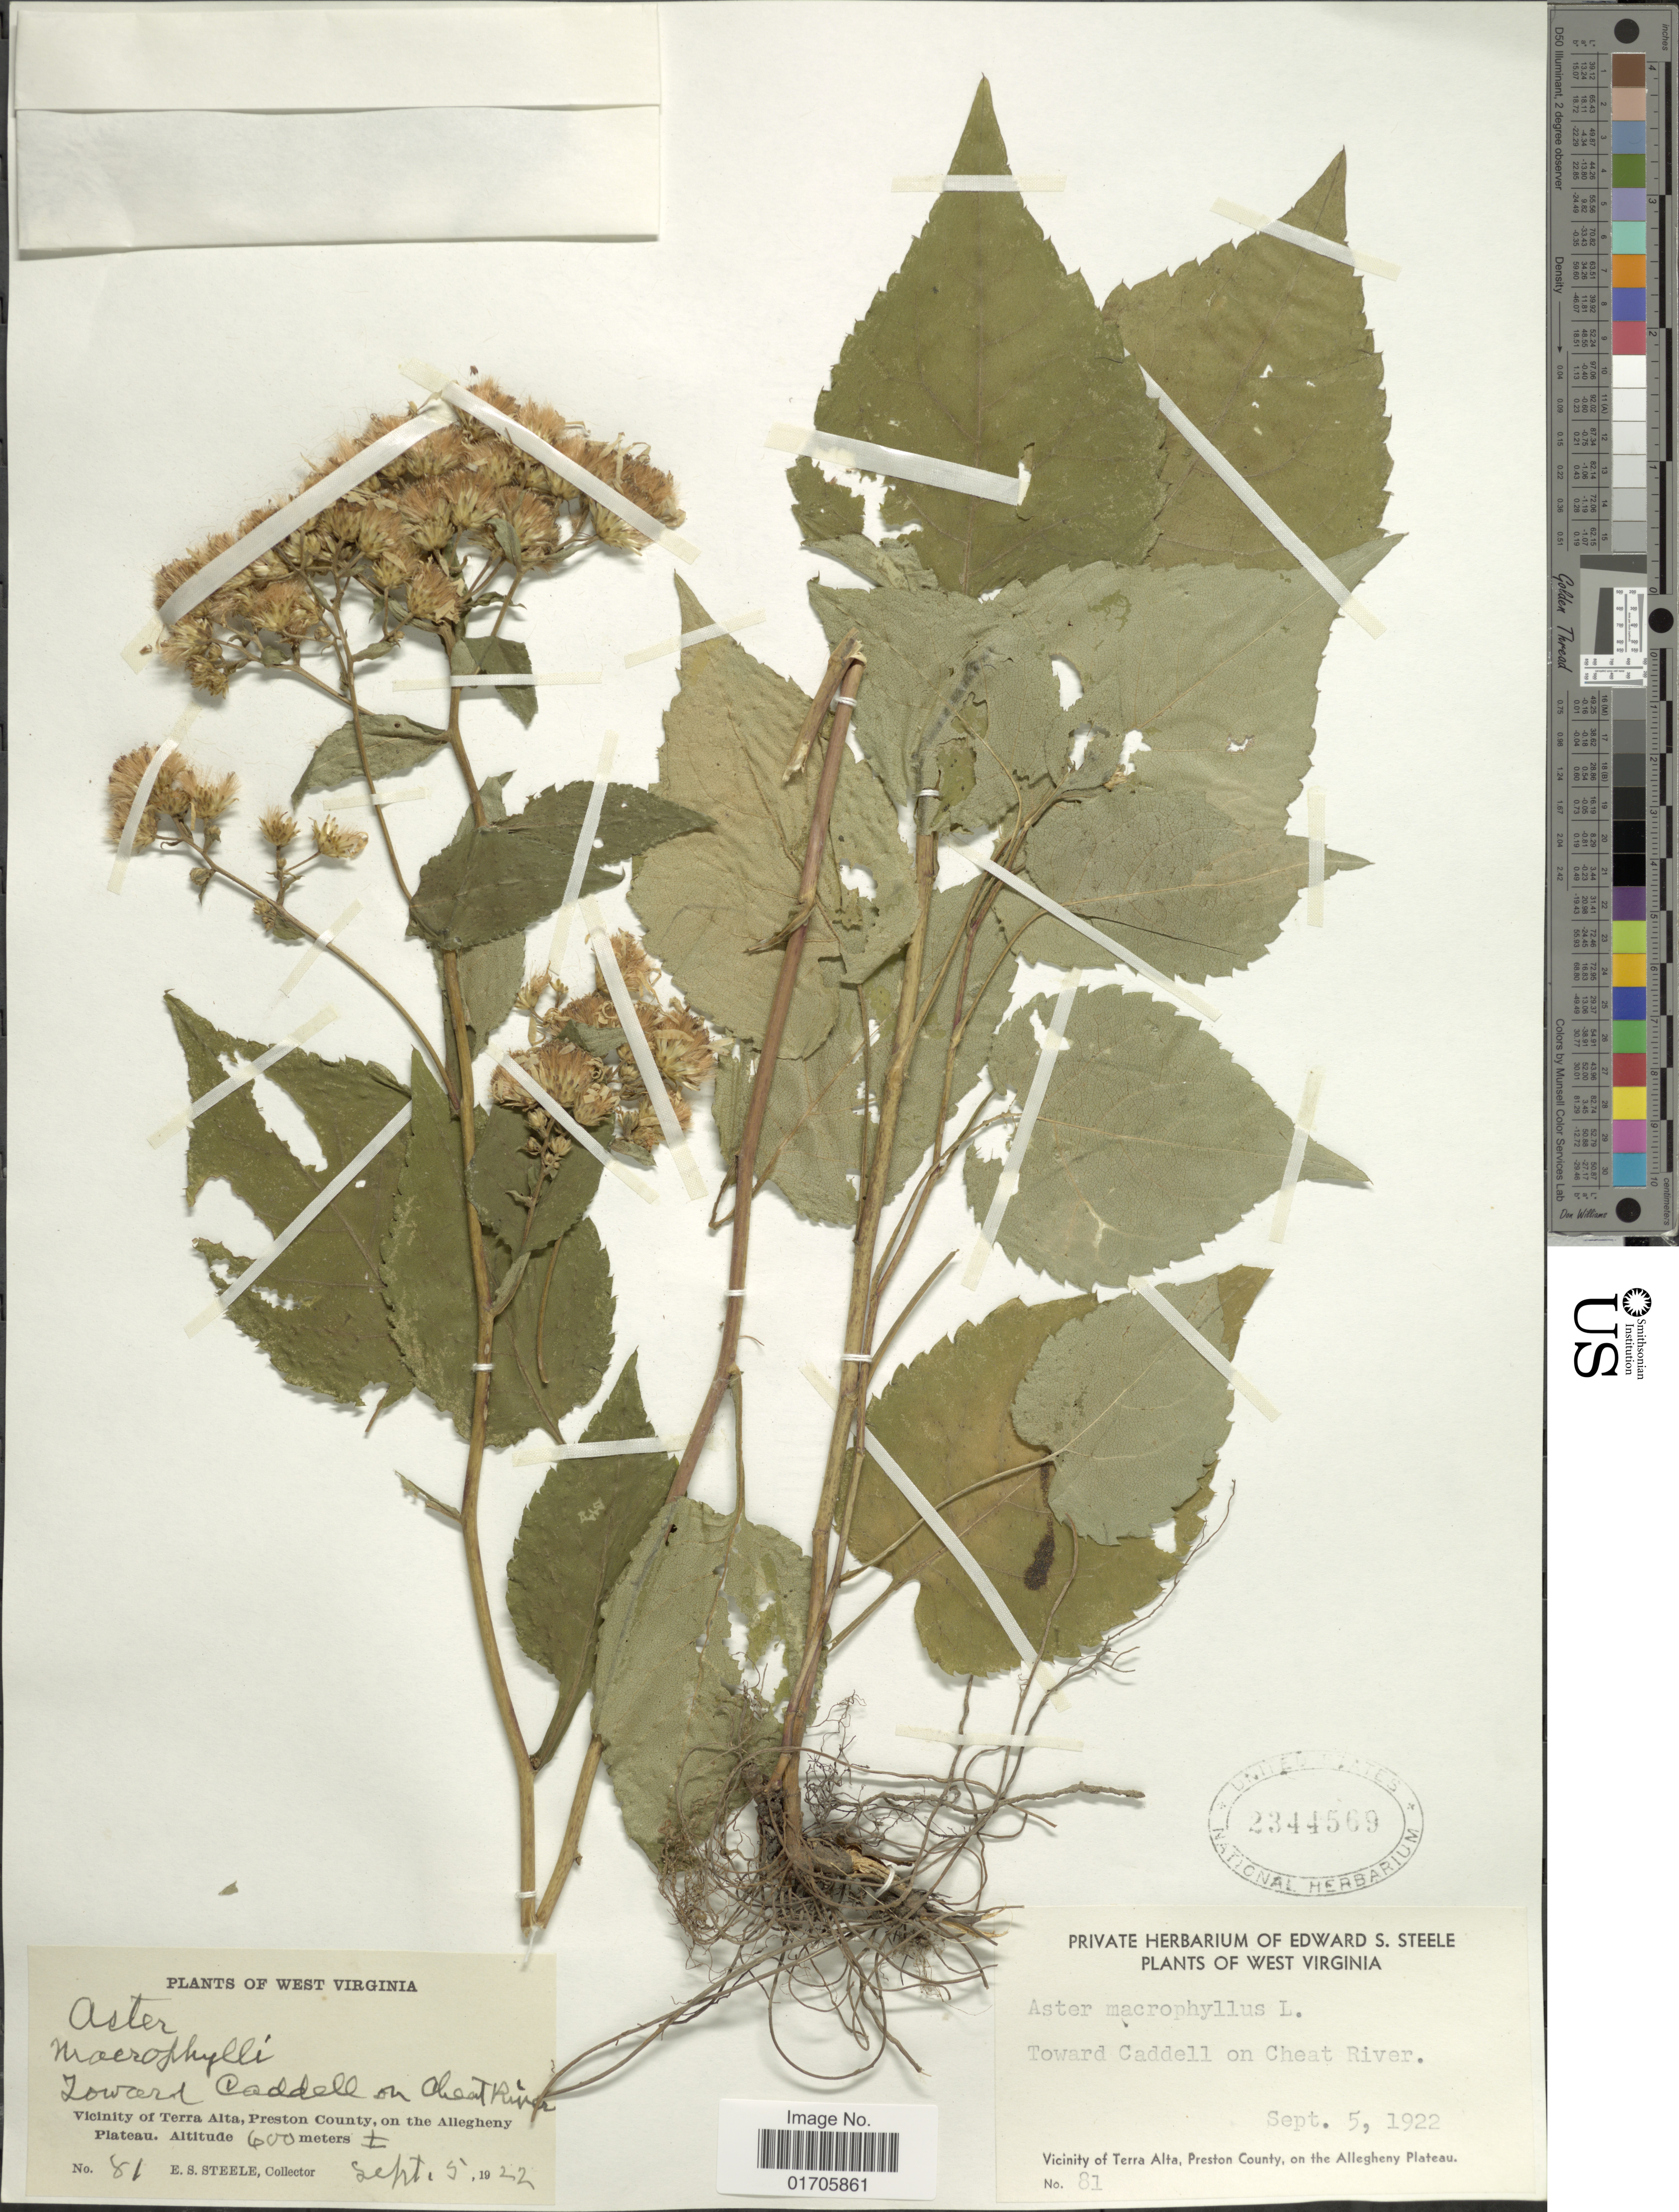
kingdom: Plantae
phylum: Tracheophyta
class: Magnoliopsida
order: Asterales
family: Asteraceae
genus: Eurybia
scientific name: Eurybia macrophylla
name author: (L.) Cass.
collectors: E. Steele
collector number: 81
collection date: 1922-09-05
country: United States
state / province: West Virginia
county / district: Preston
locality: Toward Caddell on Cheat River. Vicinity of Terra Alta, Preston County, on the Allegheny Plateau.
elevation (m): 600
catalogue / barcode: US 2344569